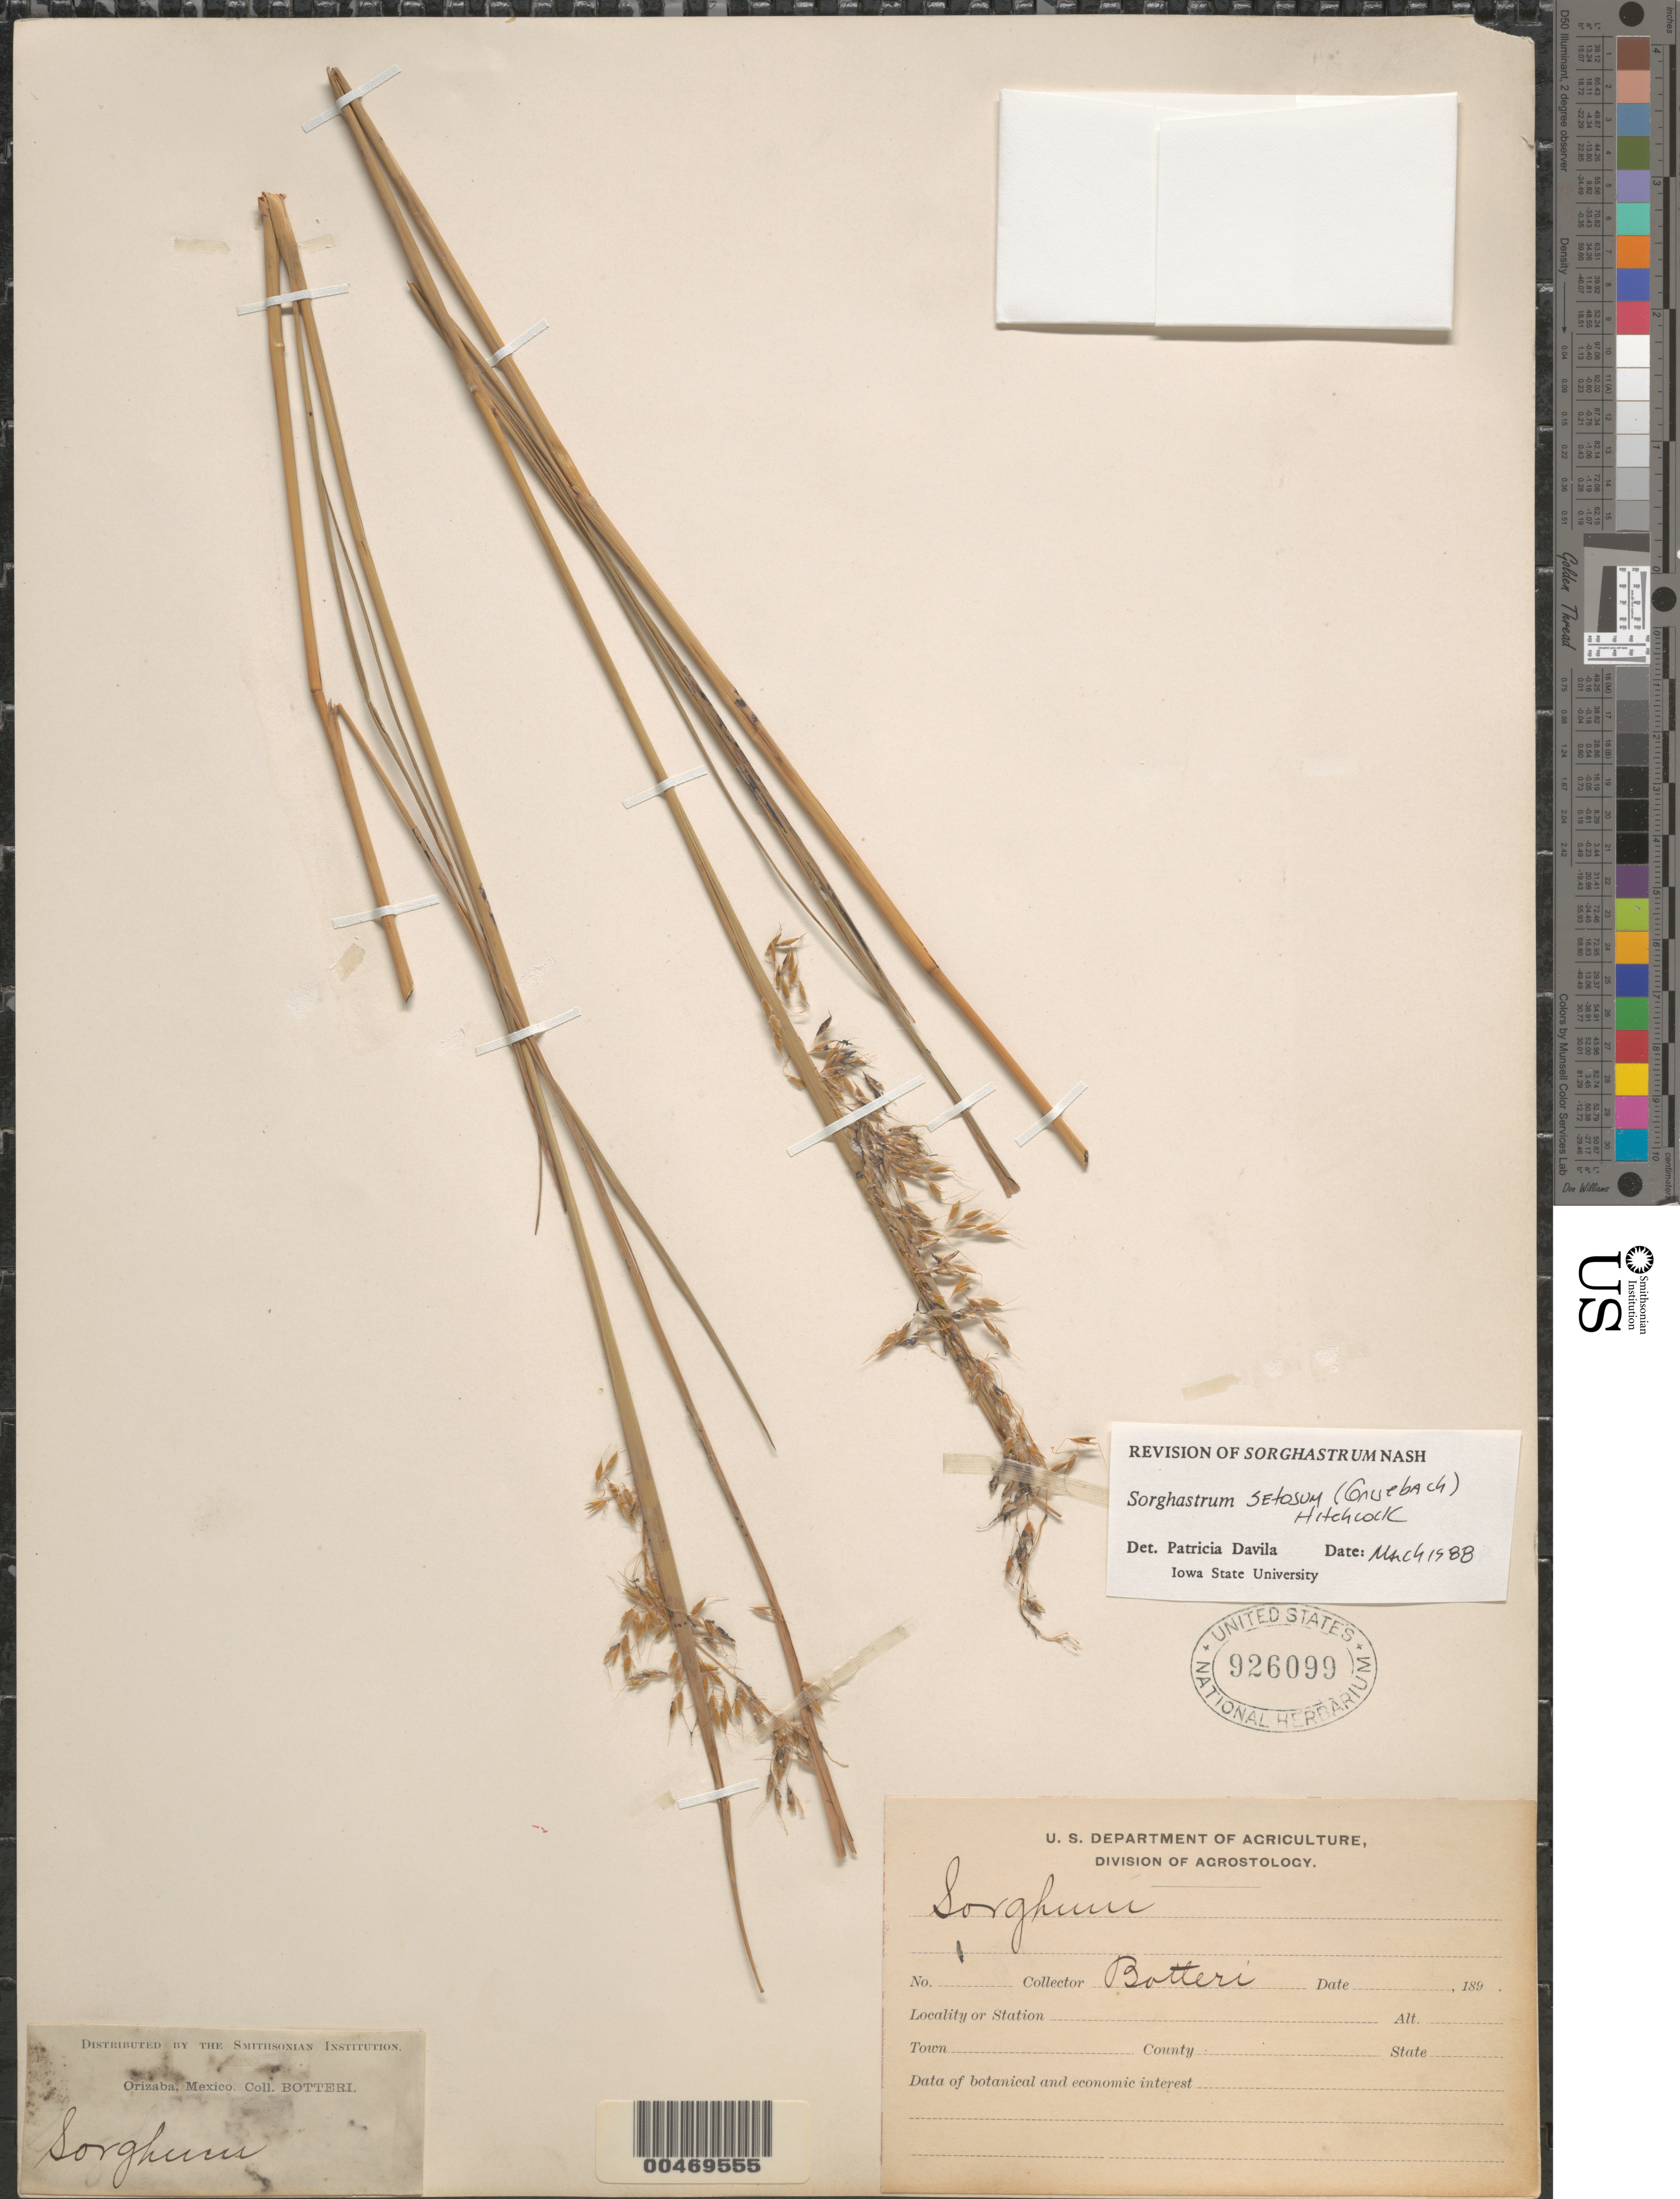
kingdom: Plantae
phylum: Tracheophyta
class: Liliopsida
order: Poales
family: Poaceae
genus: Sorghastrum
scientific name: Sorghastrum setosum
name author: (Griseb.) Hitchc.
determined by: Dávila, P. D.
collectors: -. Botteri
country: Mexico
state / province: Veracruz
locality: Orizaba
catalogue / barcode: US 926099